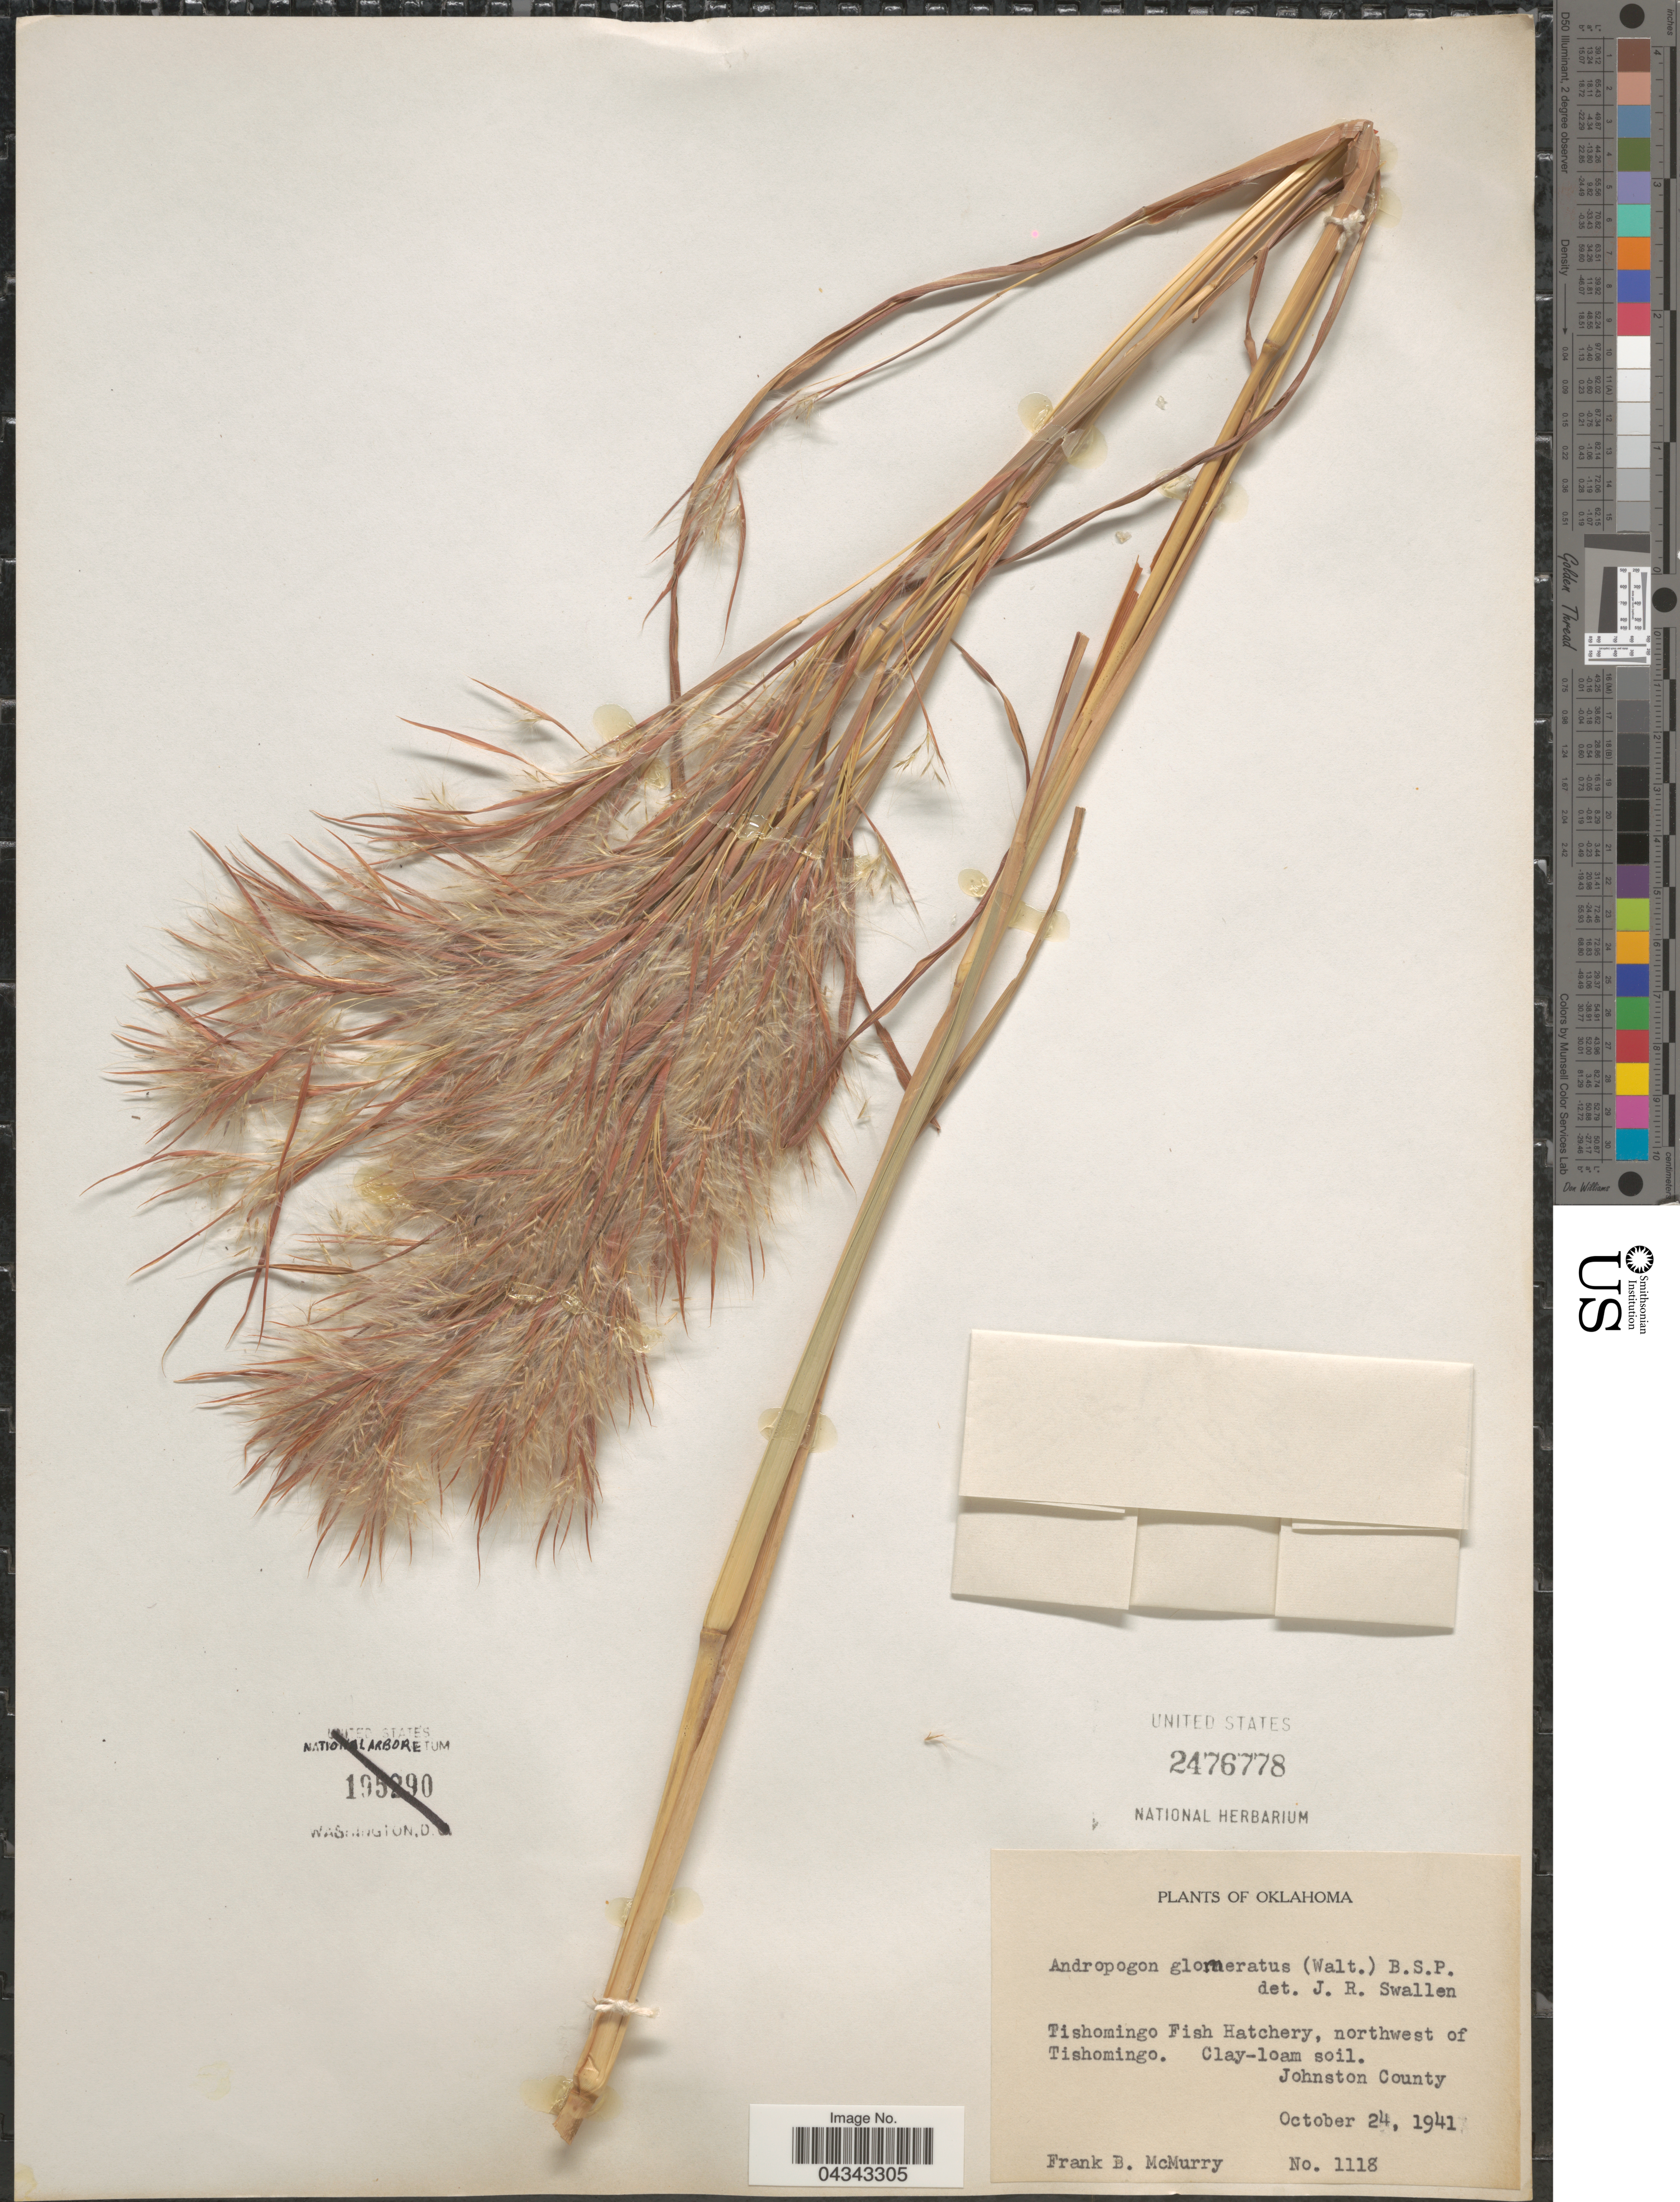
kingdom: Plantae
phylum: Tracheophyta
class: Liliopsida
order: Poales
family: Poaceae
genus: Andropogon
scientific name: Andropogon glomeratus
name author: (Walter) Britton, Stearns & Poggenb.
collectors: F. B. McMurry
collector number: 1118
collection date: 1941-10-24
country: United States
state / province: Oklahoma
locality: Tishomingo Fish Hatchery, northwest of Tishomingo. Clay-loam soil. Johnston County.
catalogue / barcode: US 2476778